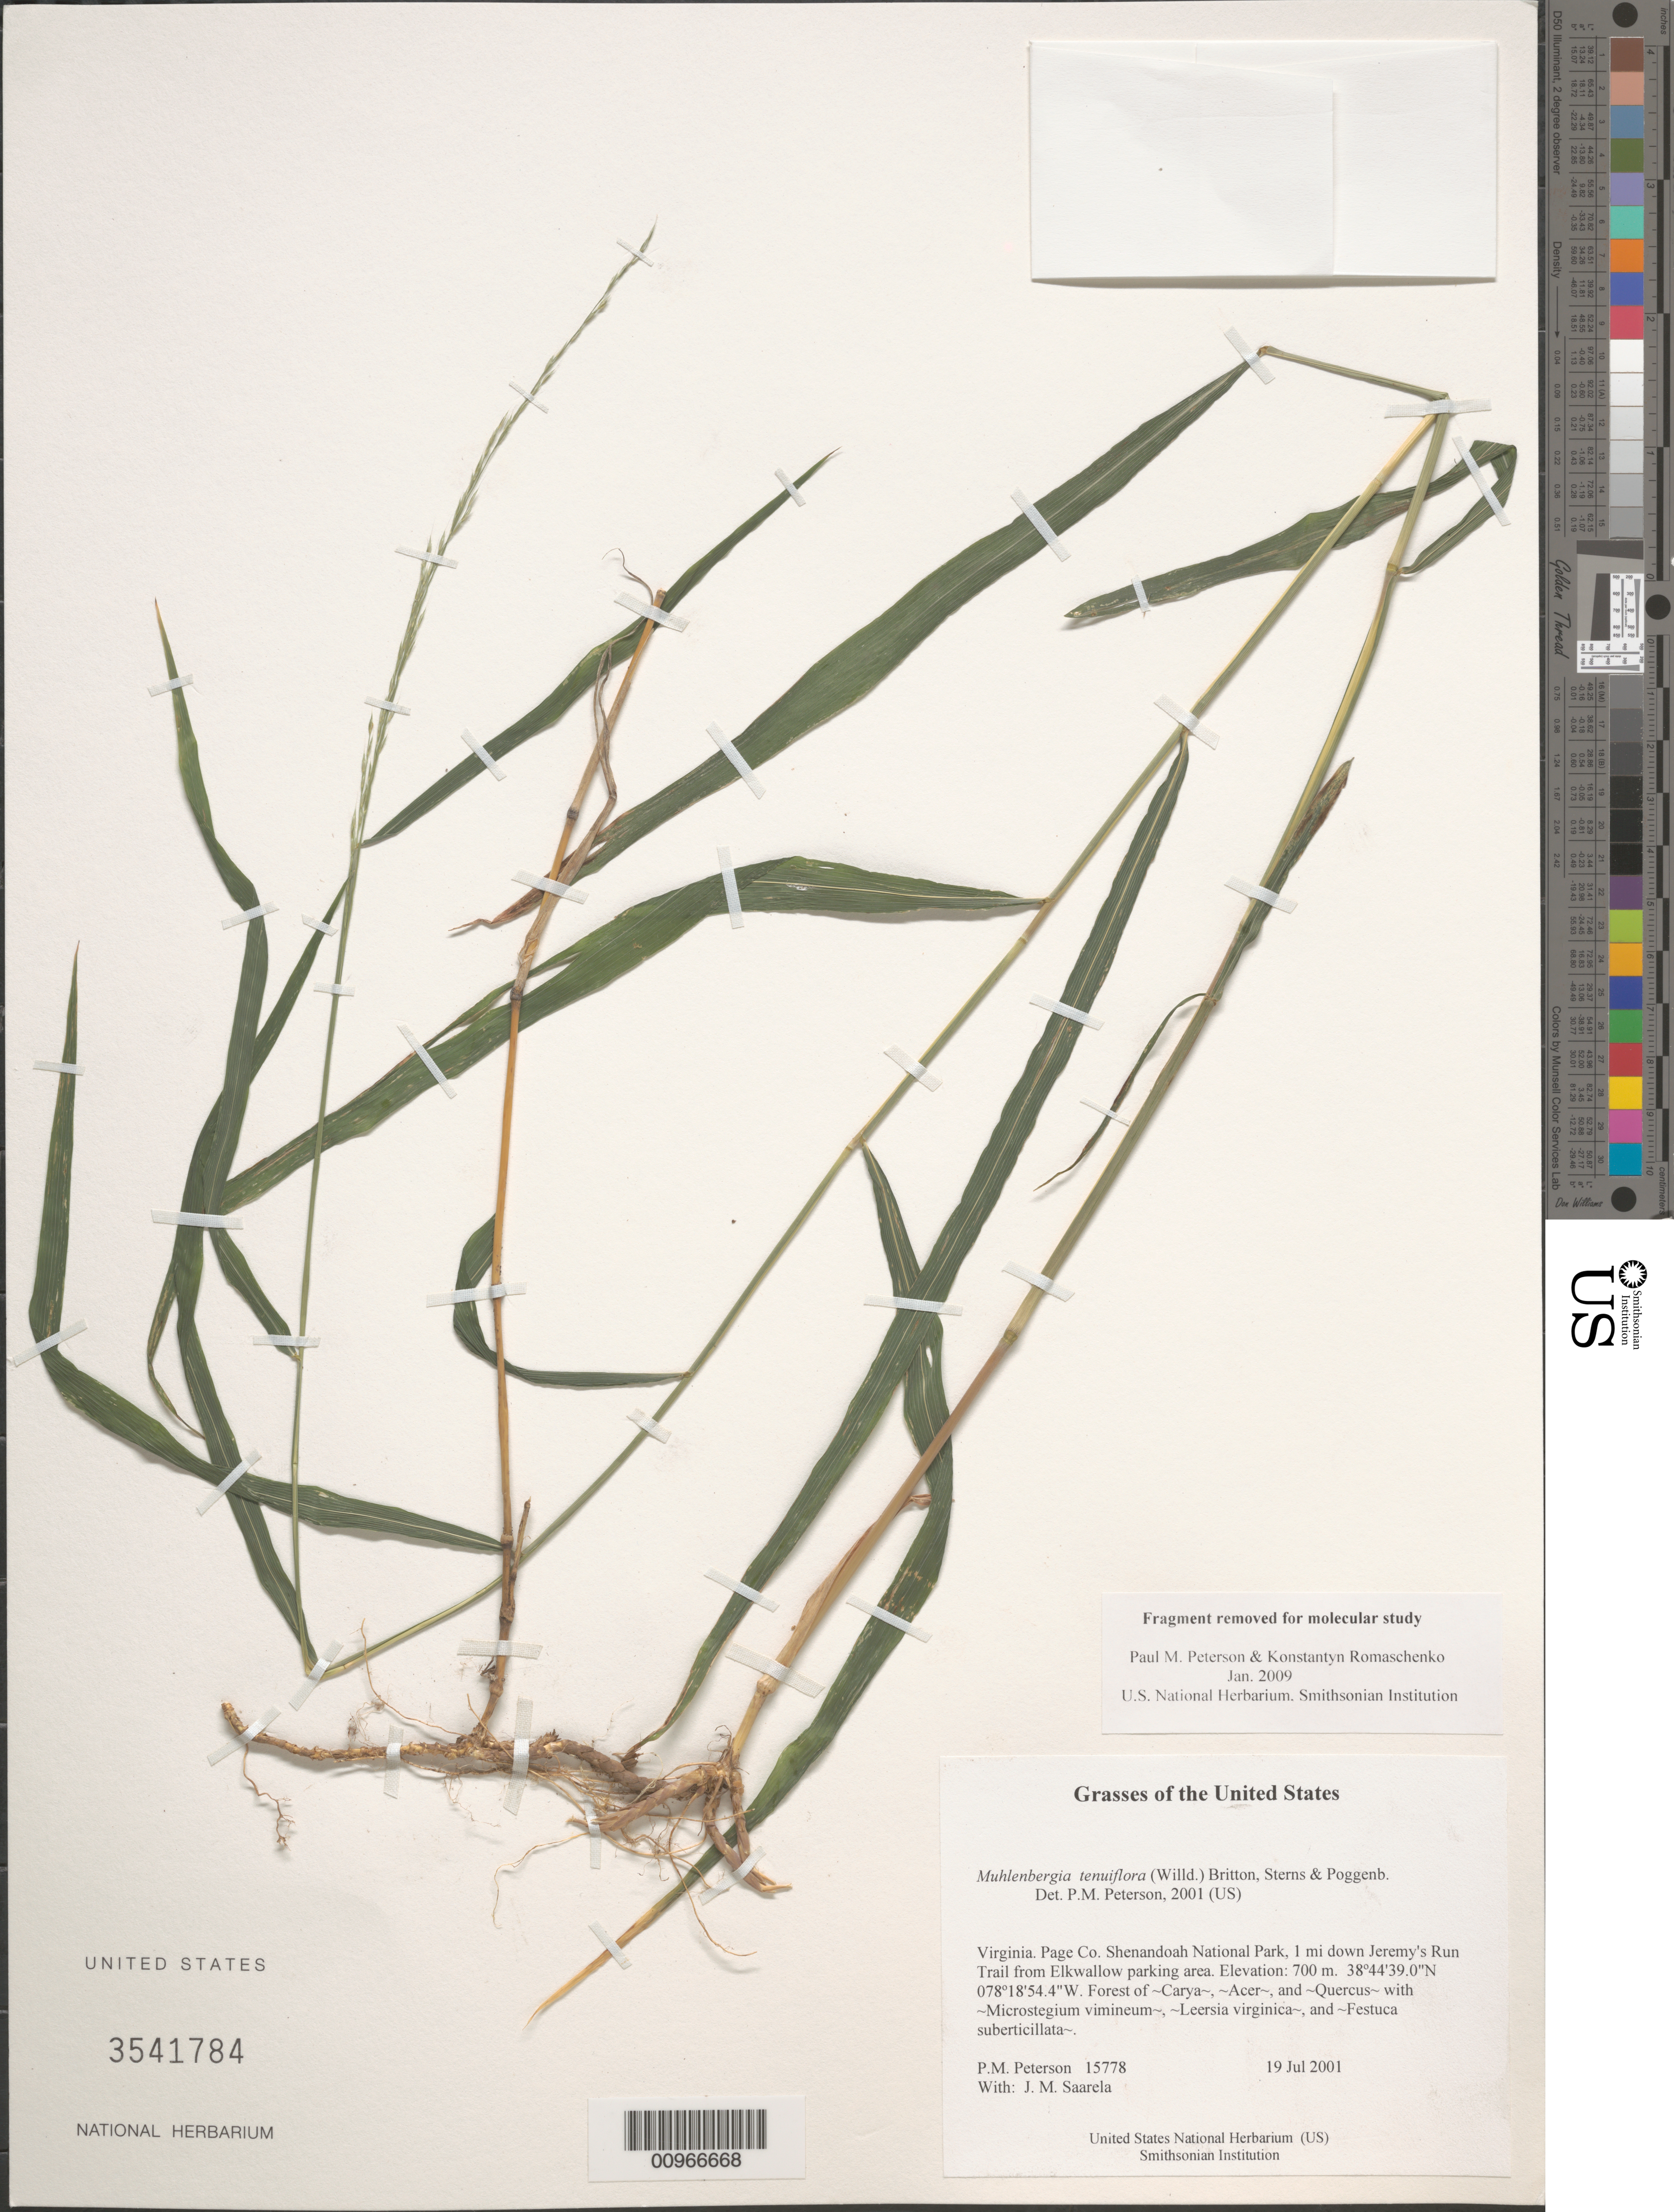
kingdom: Plantae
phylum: Tracheophyta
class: Liliopsida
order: Poales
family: Poaceae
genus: Muhlenbergia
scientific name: Muhlenbergia tenuiflora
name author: (Willd.) Britton, Stearns & Poggenb.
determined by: Peterson, Paul M., (BOT), Smithsonian Institution - National Museum of Natural History (UNITED STATES)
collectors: P. M. Peterson & J. Saarela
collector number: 15778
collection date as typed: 19 Jul 2001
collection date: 2001-07-19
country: United States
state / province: Virginia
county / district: Page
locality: Shenandoah National Park, 1 mi down Jeremy's Run Trail from Elkwallow parking area.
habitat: Forest of ~Carya~, ~Acer~, and ~Quercus~ with ~Microstegium vimineum~, ~Leersia virginica~, and ~Festuca suberticillata~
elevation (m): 700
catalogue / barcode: US 3541784